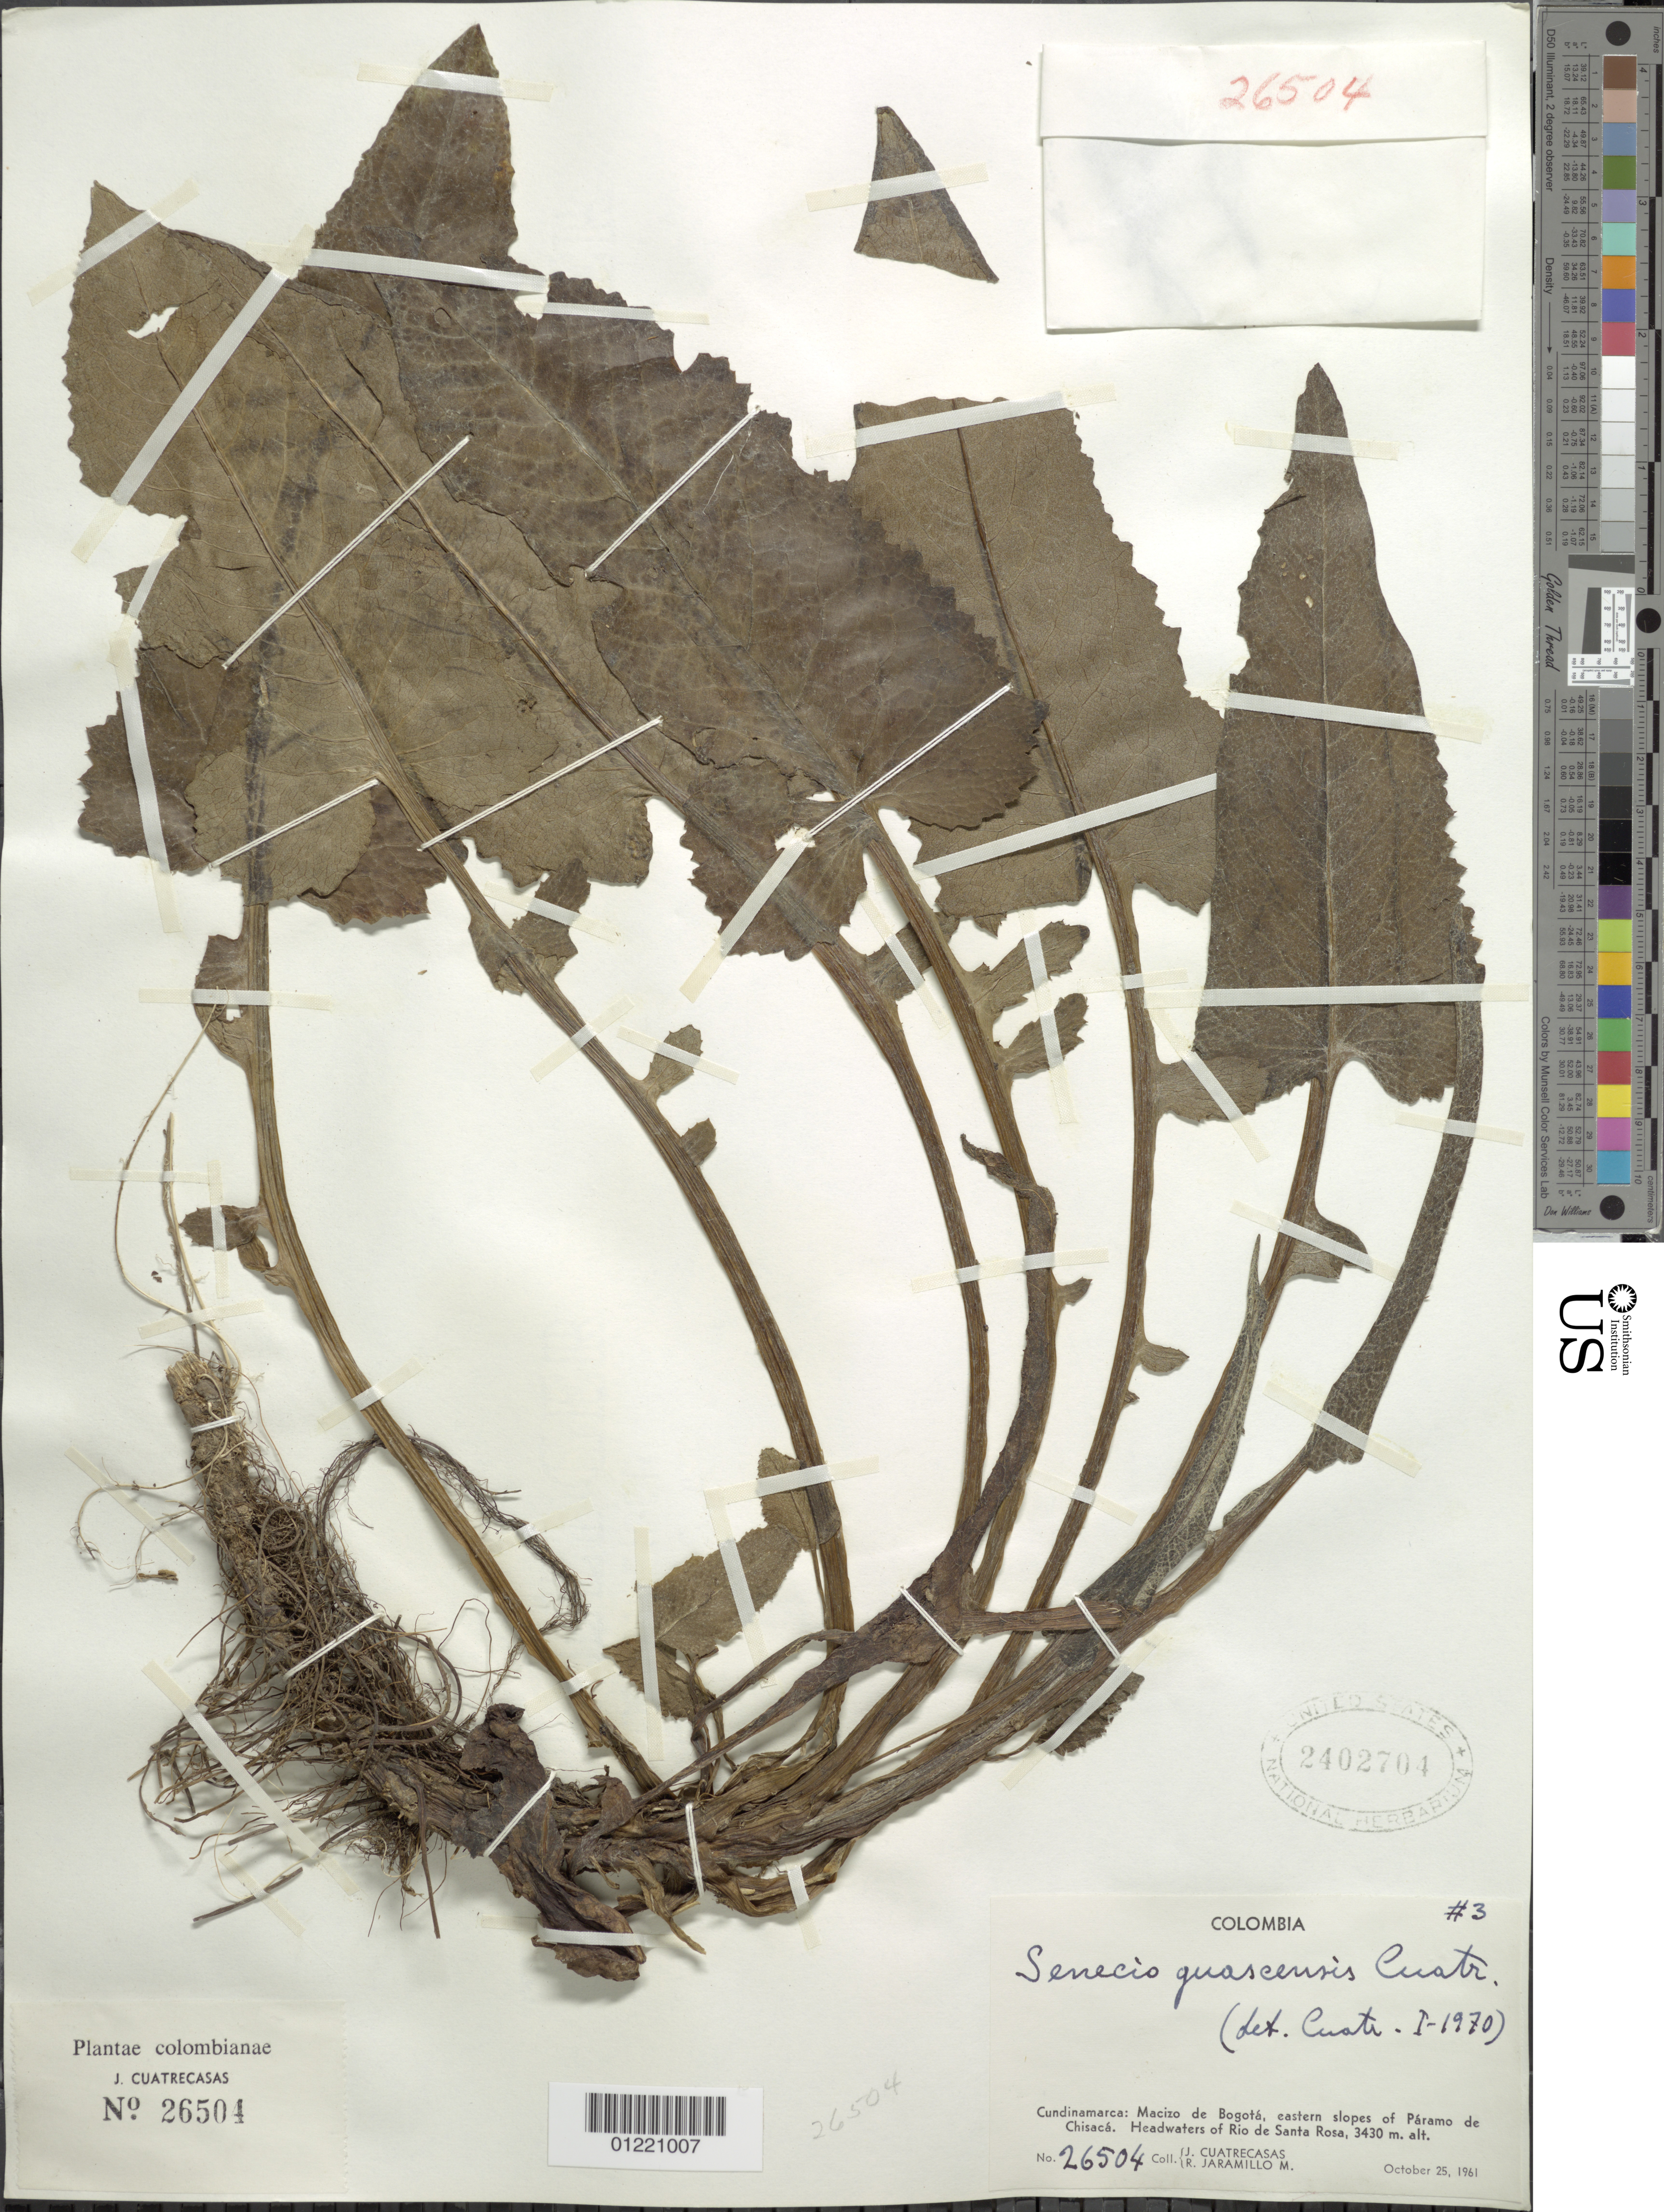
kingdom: Plantae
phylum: Tracheophyta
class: Magnoliopsida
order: Asterales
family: Asteraceae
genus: Senecio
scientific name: Senecio guascensis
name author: Cuatrec.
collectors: J. Cuatrecasas & R. Jaramillo M.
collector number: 26504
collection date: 1961-10-25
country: Colombia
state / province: Cundinamarca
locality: Macizo de Bogotá (Bogota Massif), eastern slopes of Paramo de Chisaca. Headwaters of Rio de Santa Rosa.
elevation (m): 3430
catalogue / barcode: US 2402704